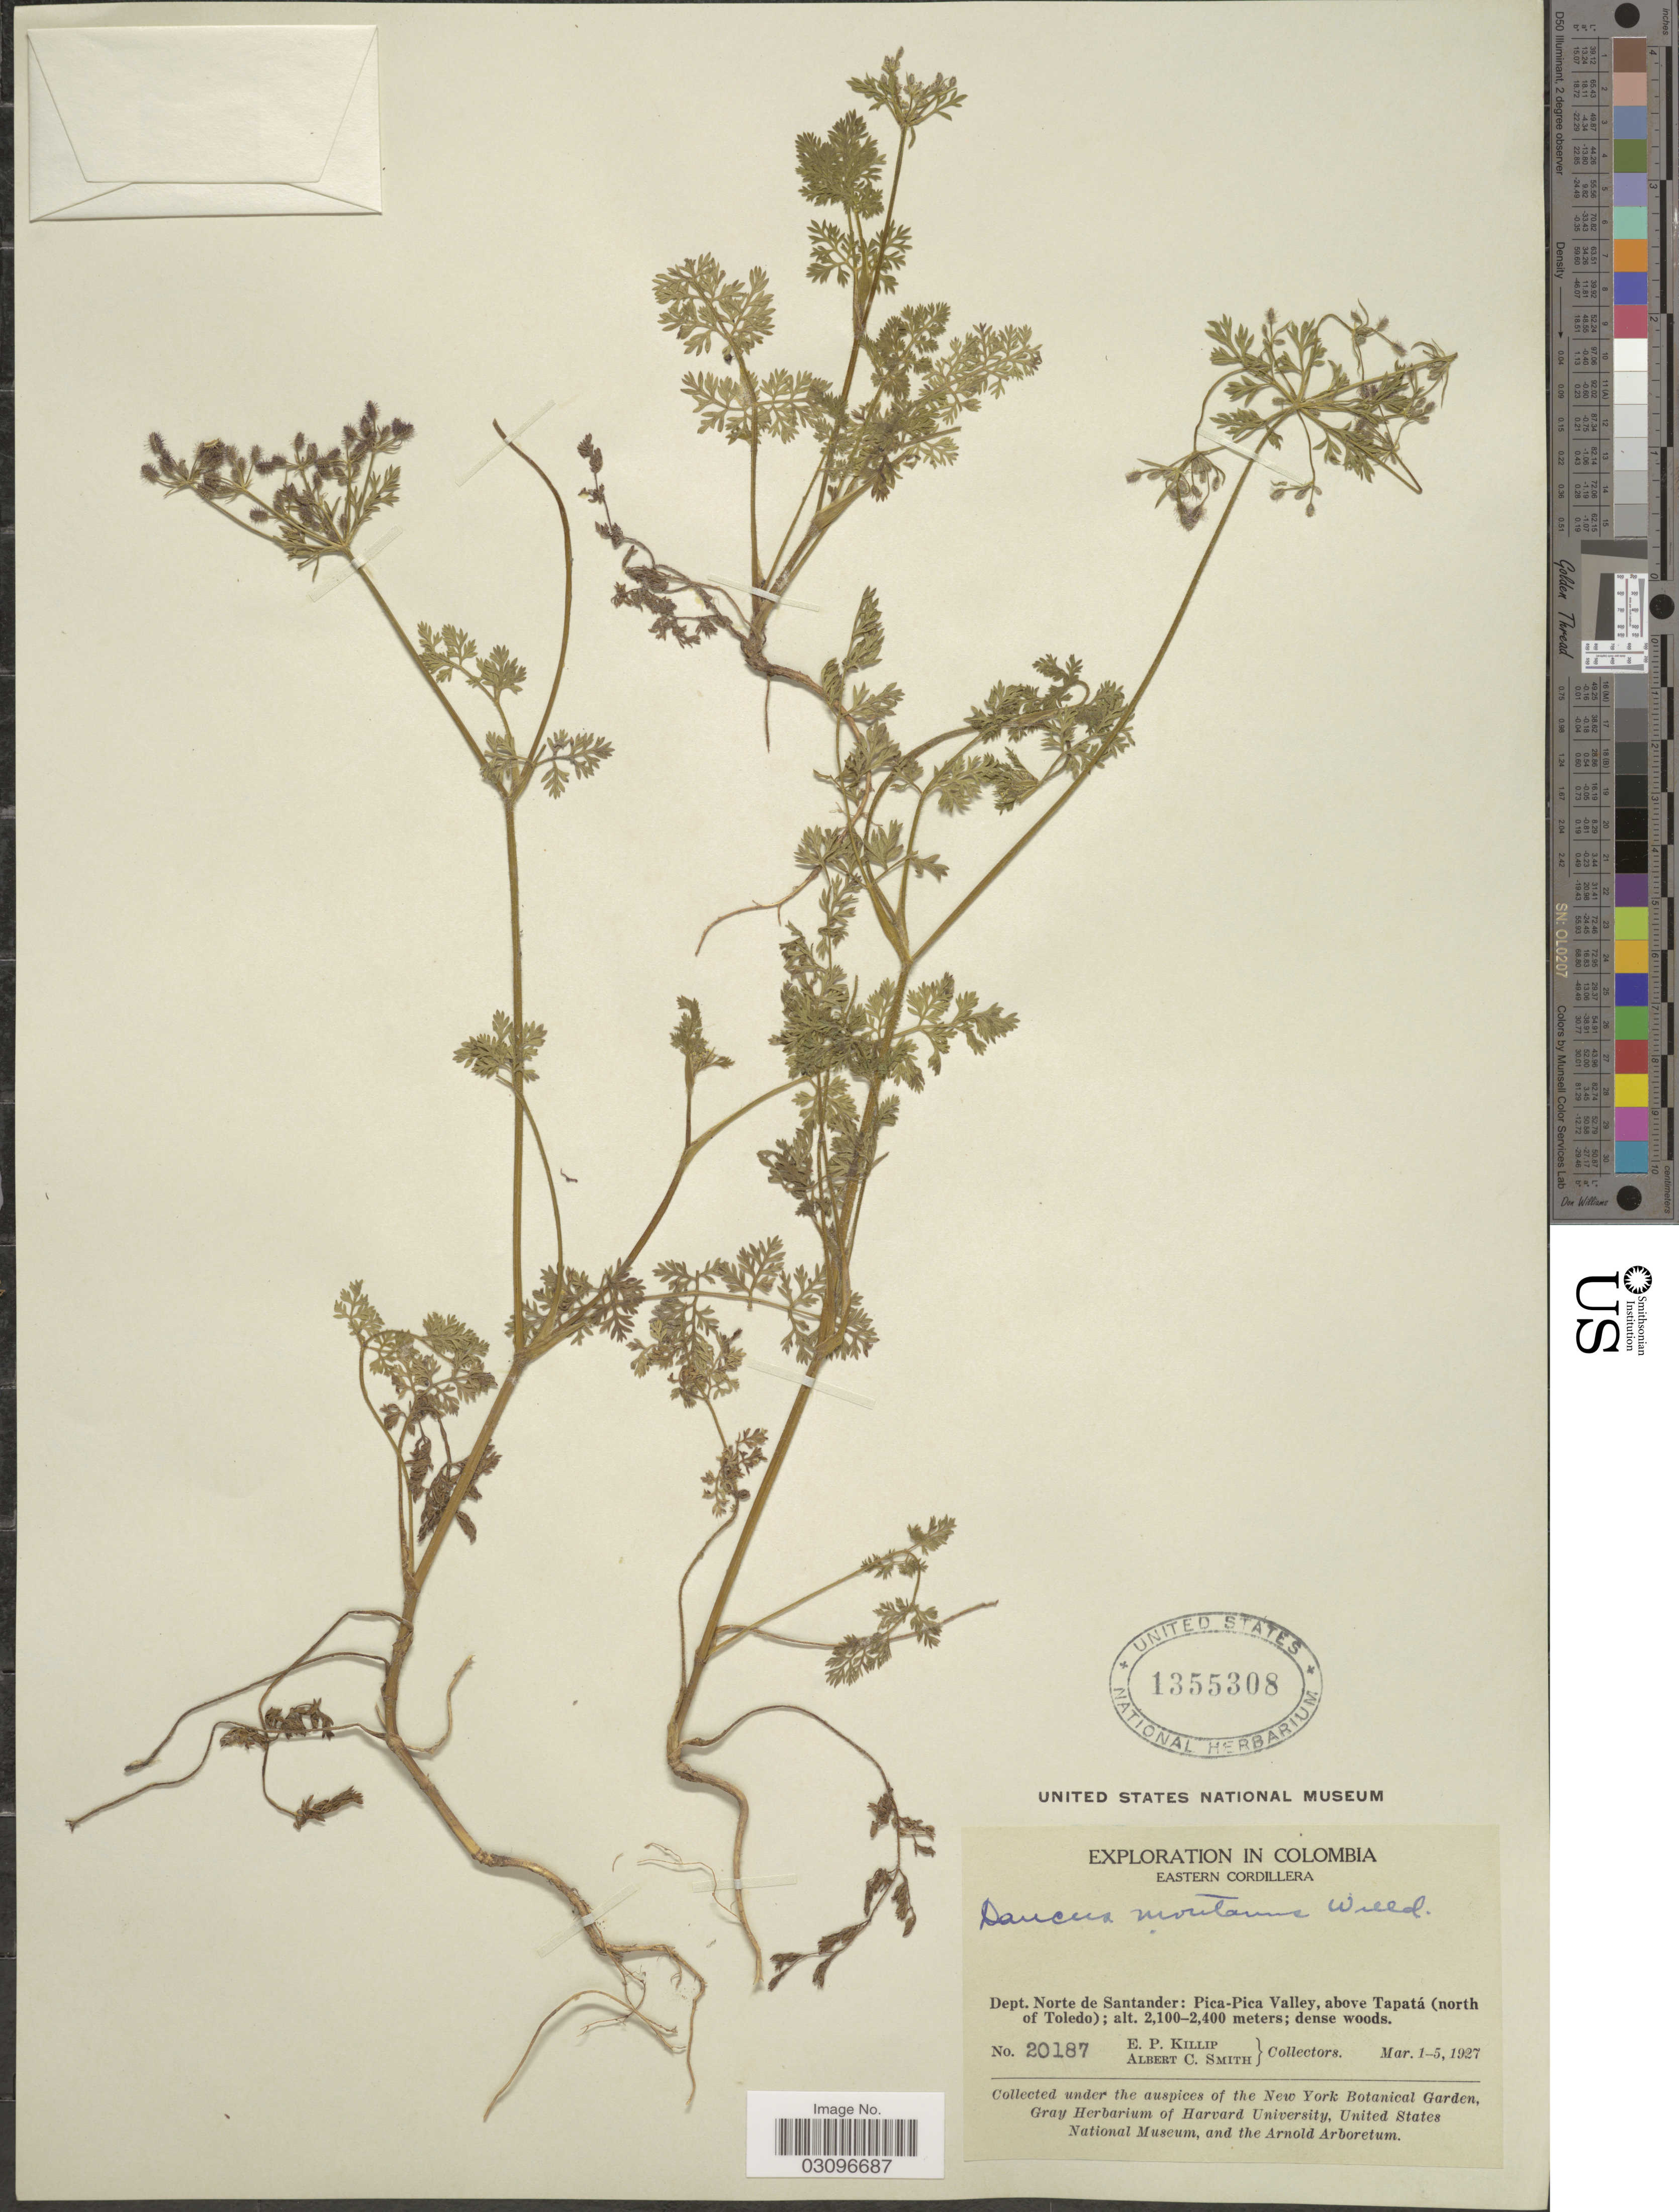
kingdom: Plantae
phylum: Tracheophyta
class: Magnoliopsida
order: Apiales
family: Apiaceae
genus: Daucus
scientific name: Daucus montanus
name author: Humb. & Bonpl. ex Spreng.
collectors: E. P. Killip & A. C. Smith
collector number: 20187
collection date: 1927-03-01/1927-03-05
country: Colombia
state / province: Norte de Santander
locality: Eastern Cordillera. Dept. Norte de Santander: Pica-Pica Valley, above Tapatá (north of Toledo).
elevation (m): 2100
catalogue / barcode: US 1355308